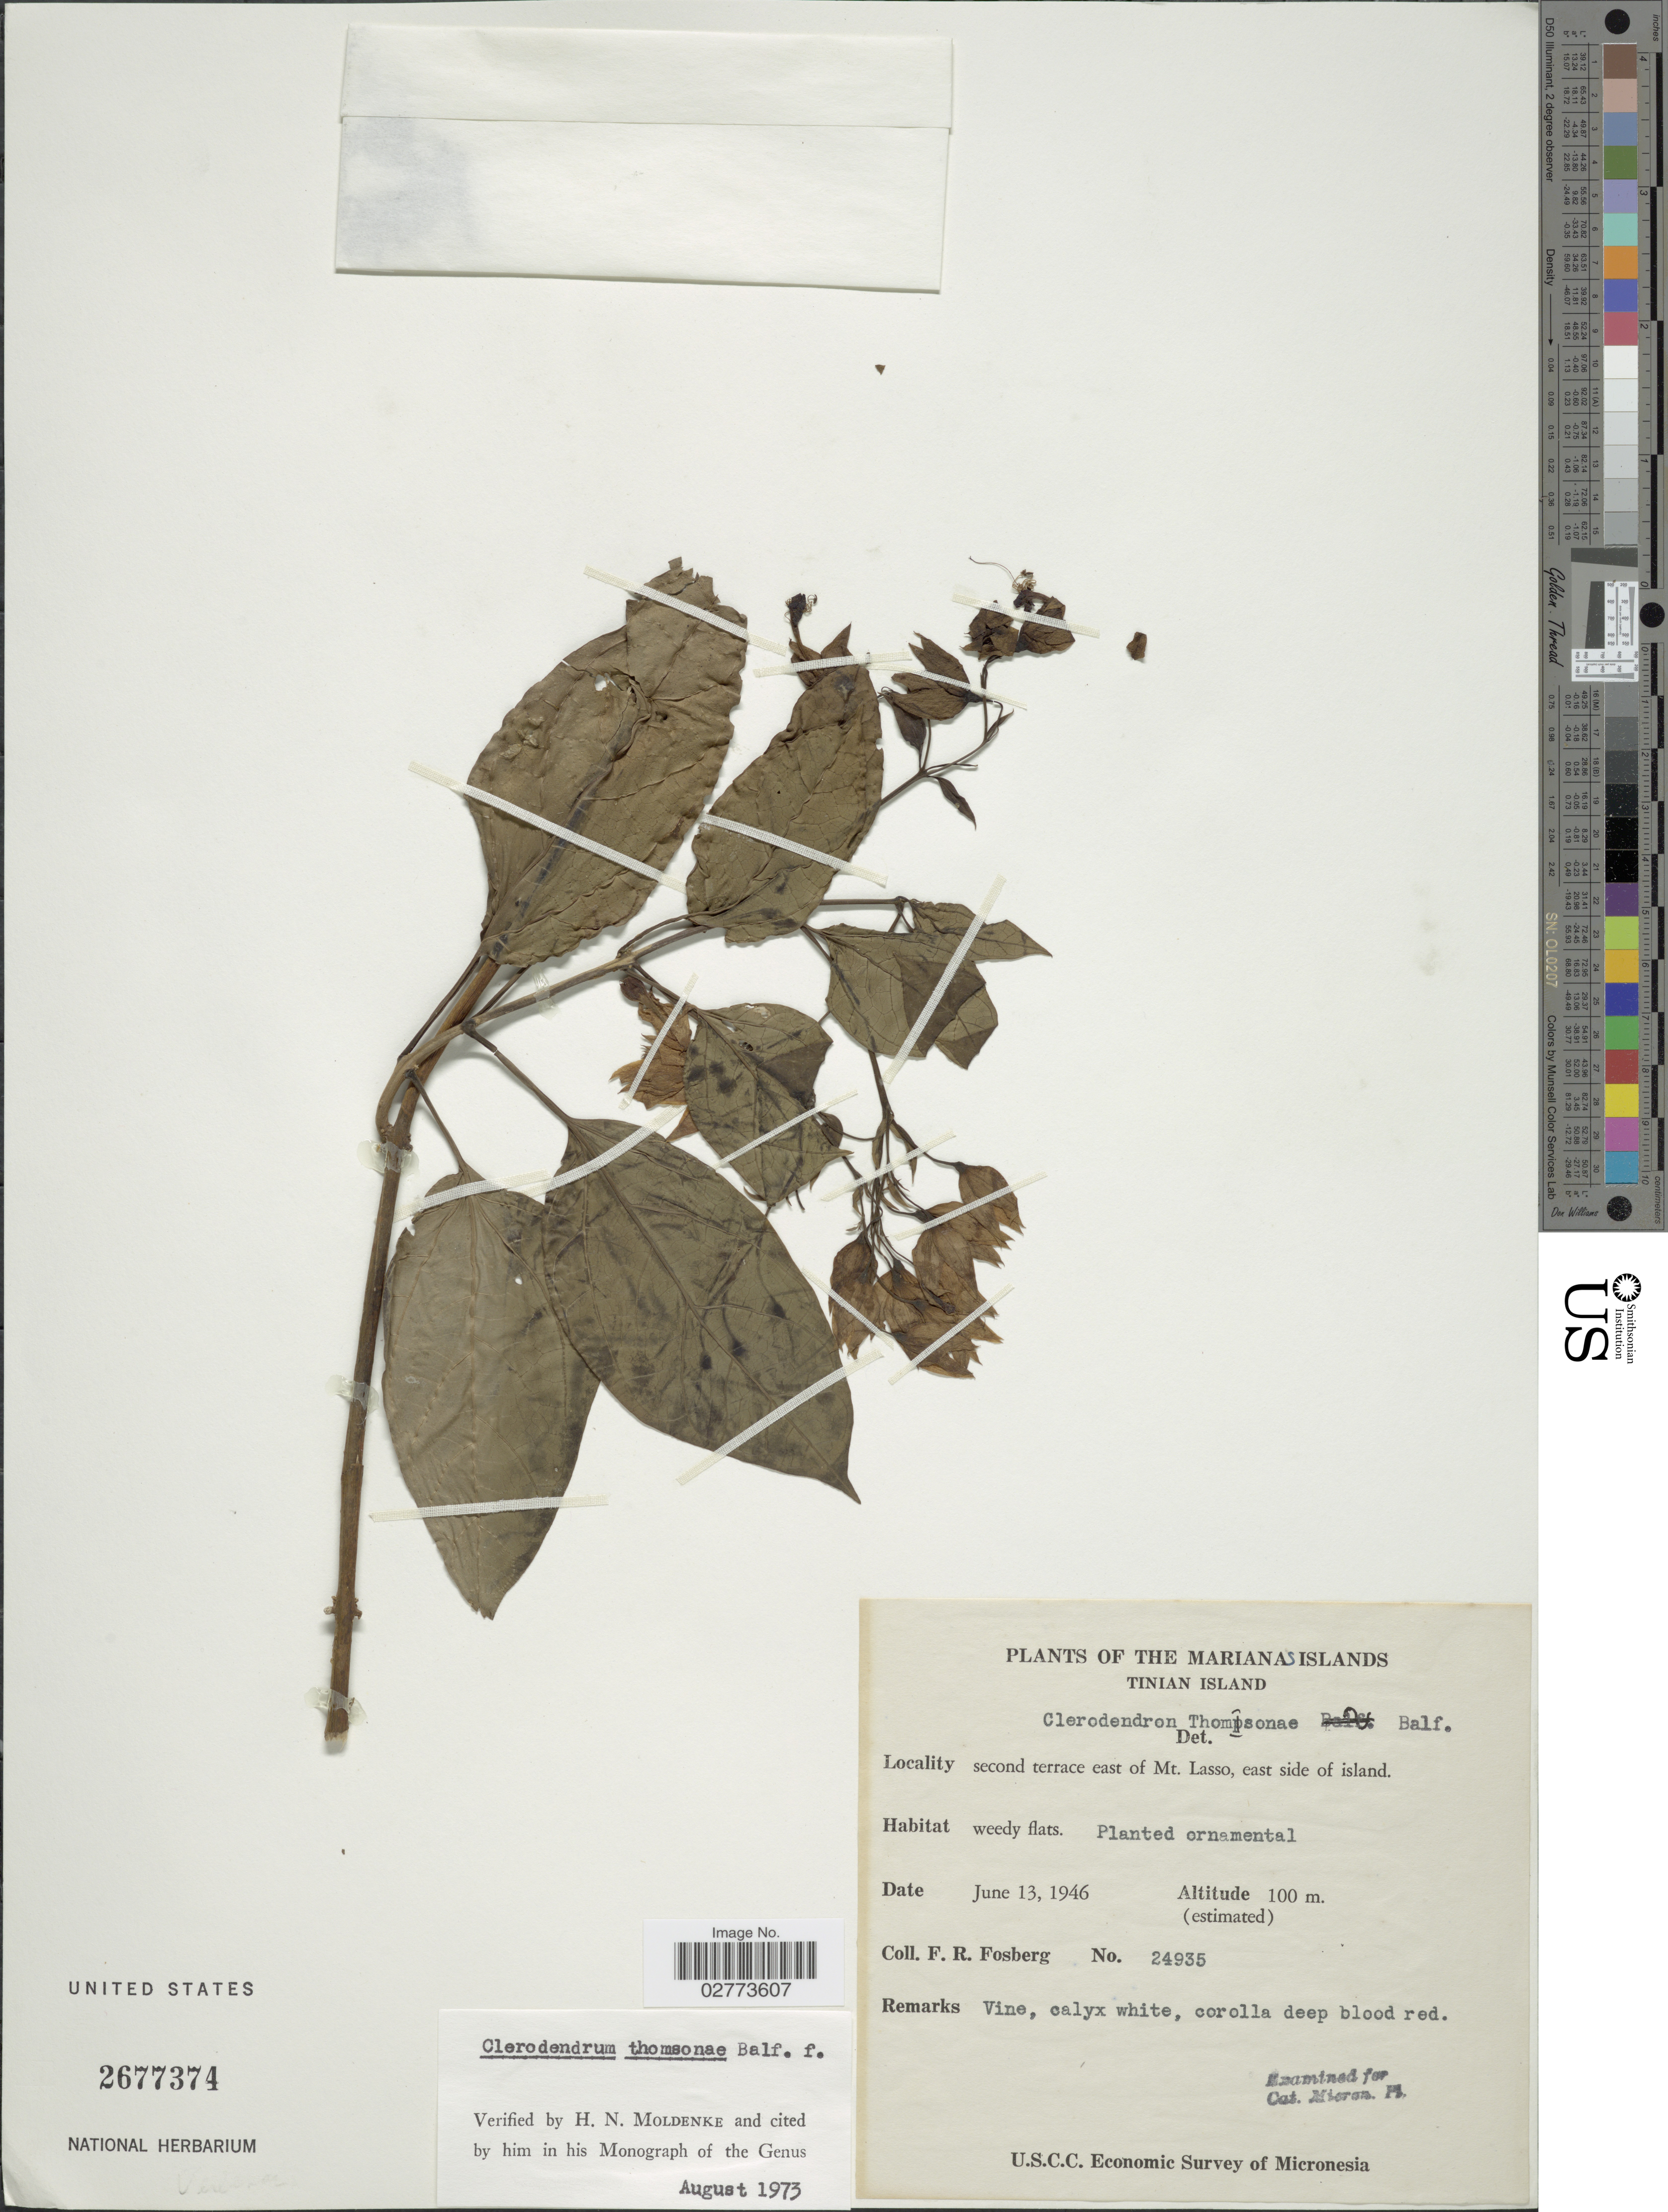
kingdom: Plantae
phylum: Tracheophyta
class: Magnoliopsida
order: Lamiales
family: Lamiaceae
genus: Clerodendrum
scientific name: Clerodendrum thomsoniae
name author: Balf.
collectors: F. R. Fosberg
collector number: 24935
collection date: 1946-06-13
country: Northern Mariana Islands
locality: Marianas Islands. Tinian Island. Second terrace east of Mt. Lasso, east side of island.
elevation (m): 100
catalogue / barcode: US 2677374